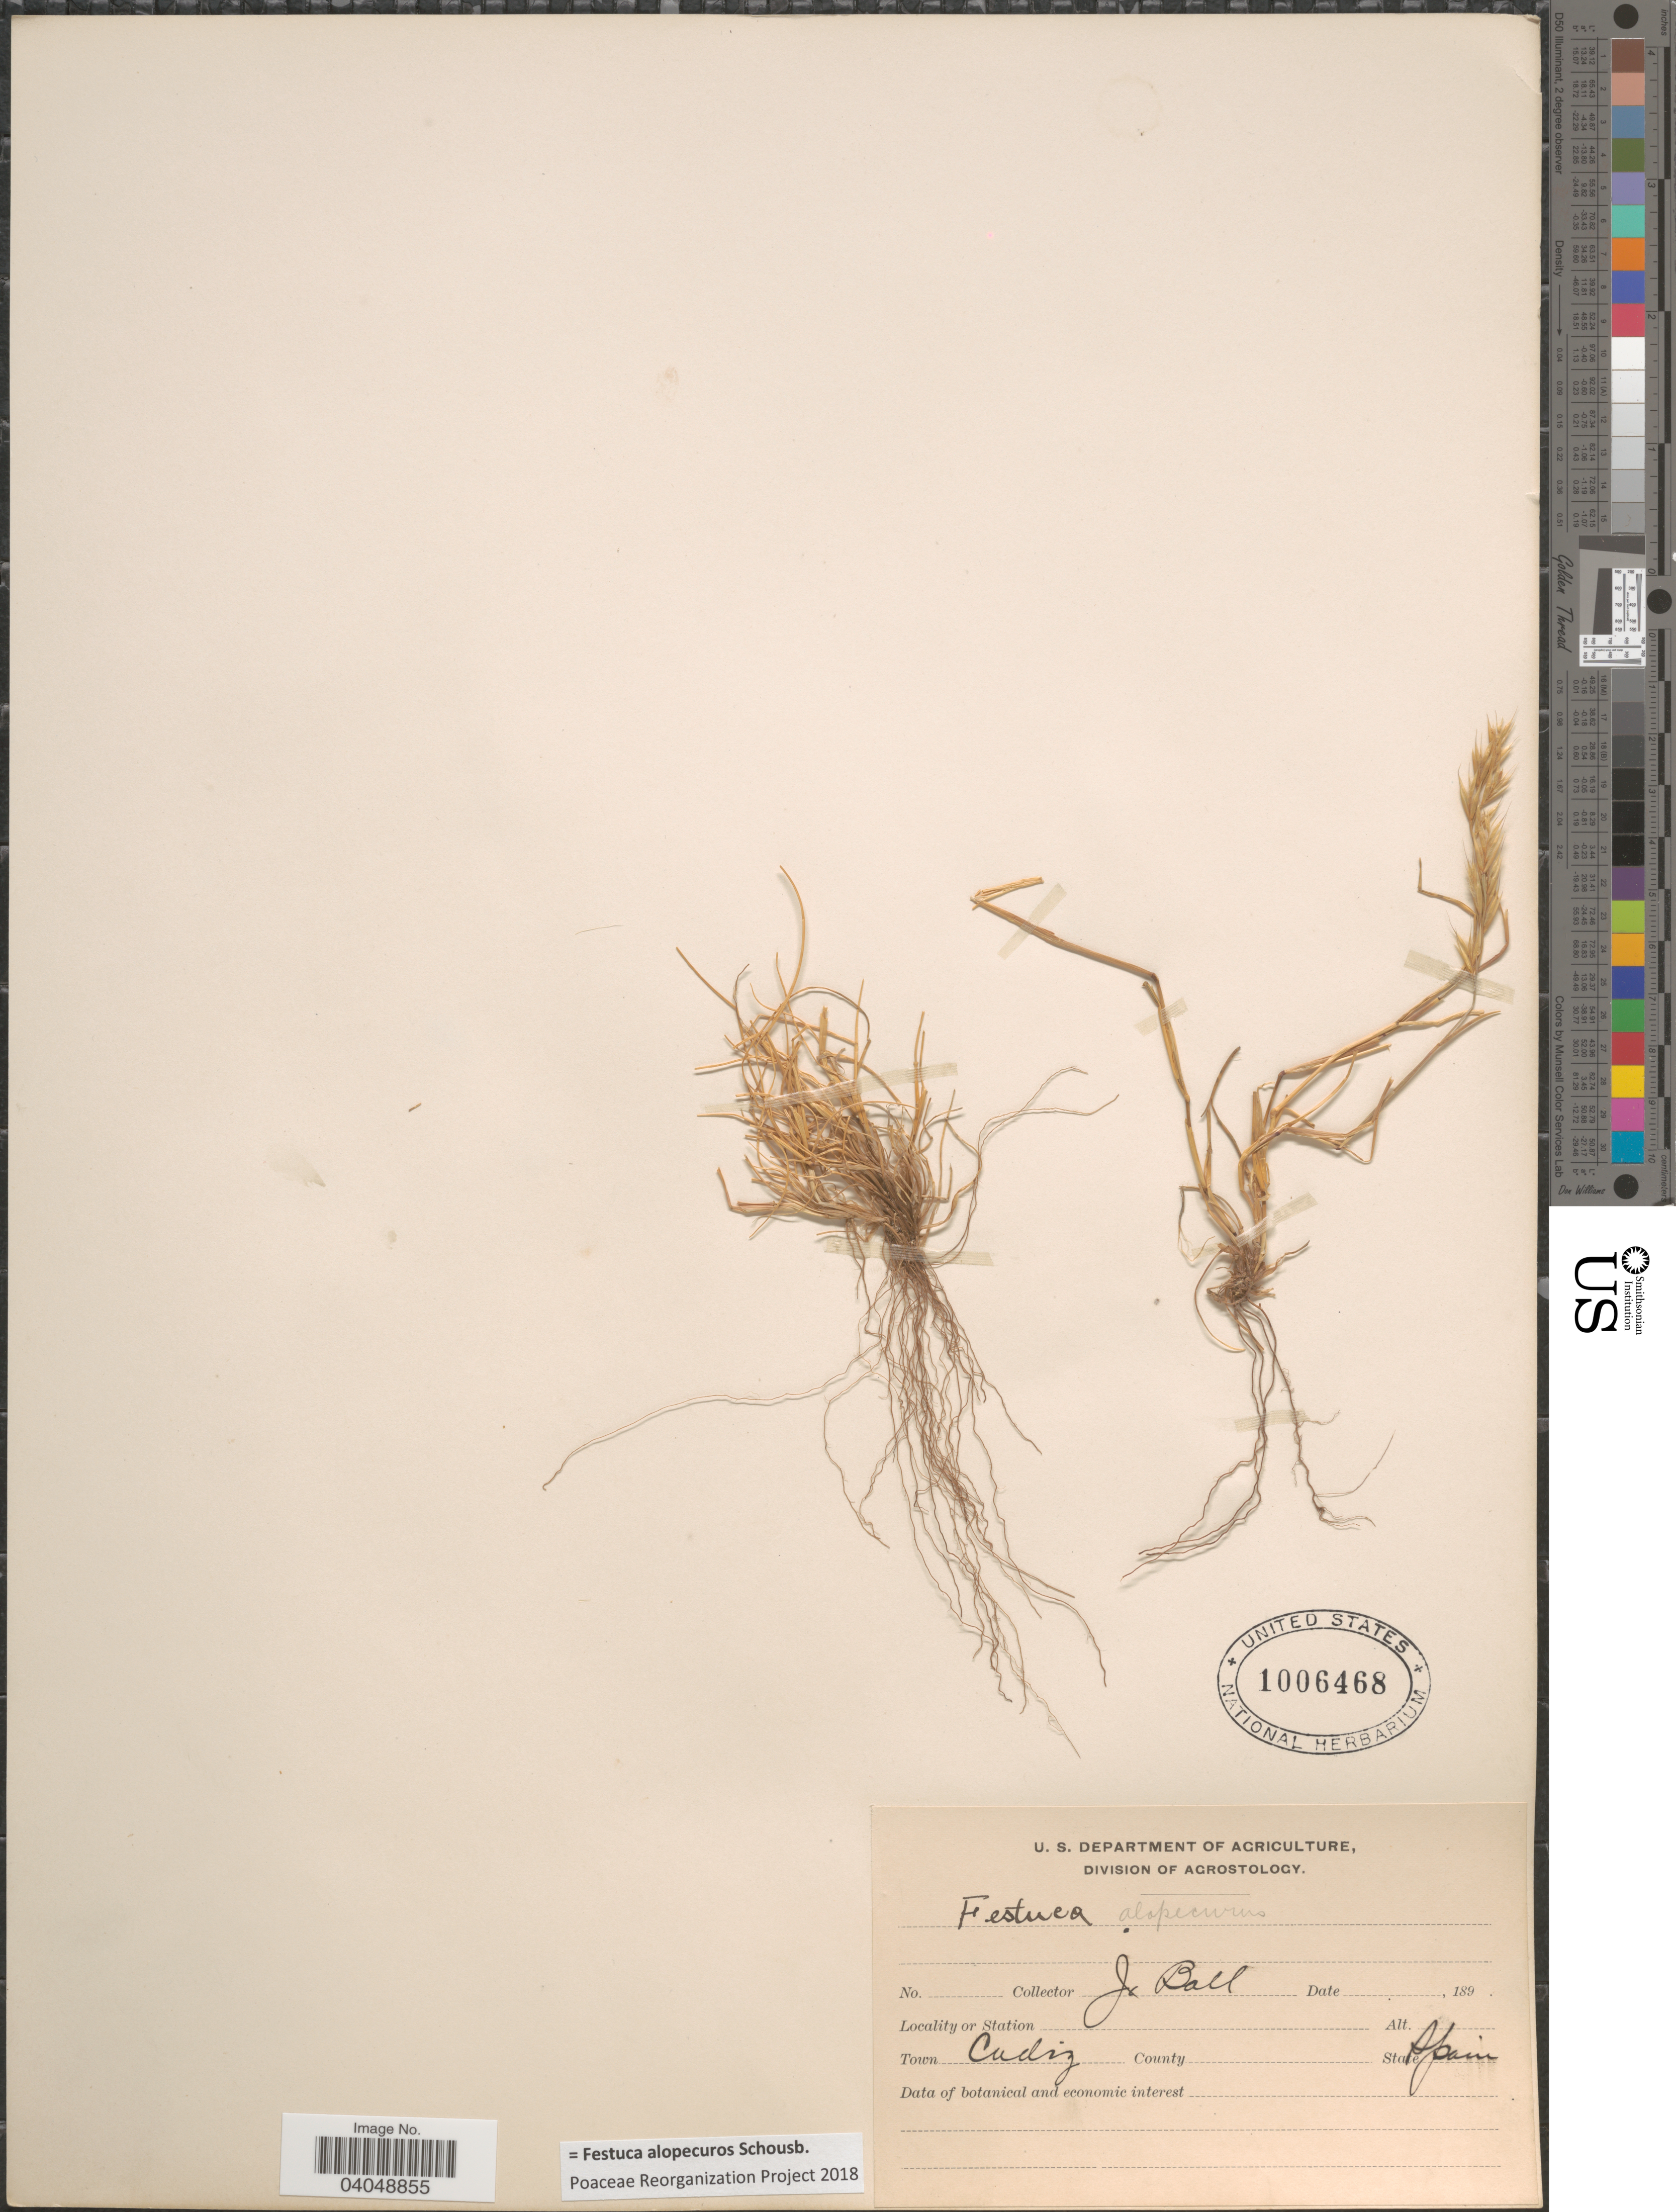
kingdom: Plantae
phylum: Tracheophyta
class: Liliopsida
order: Poales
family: Poaceae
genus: Festuca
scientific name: Festuca alopecuros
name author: Schousb.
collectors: J. Ball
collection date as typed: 189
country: Spain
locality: Town Cadiz.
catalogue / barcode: US 1006468